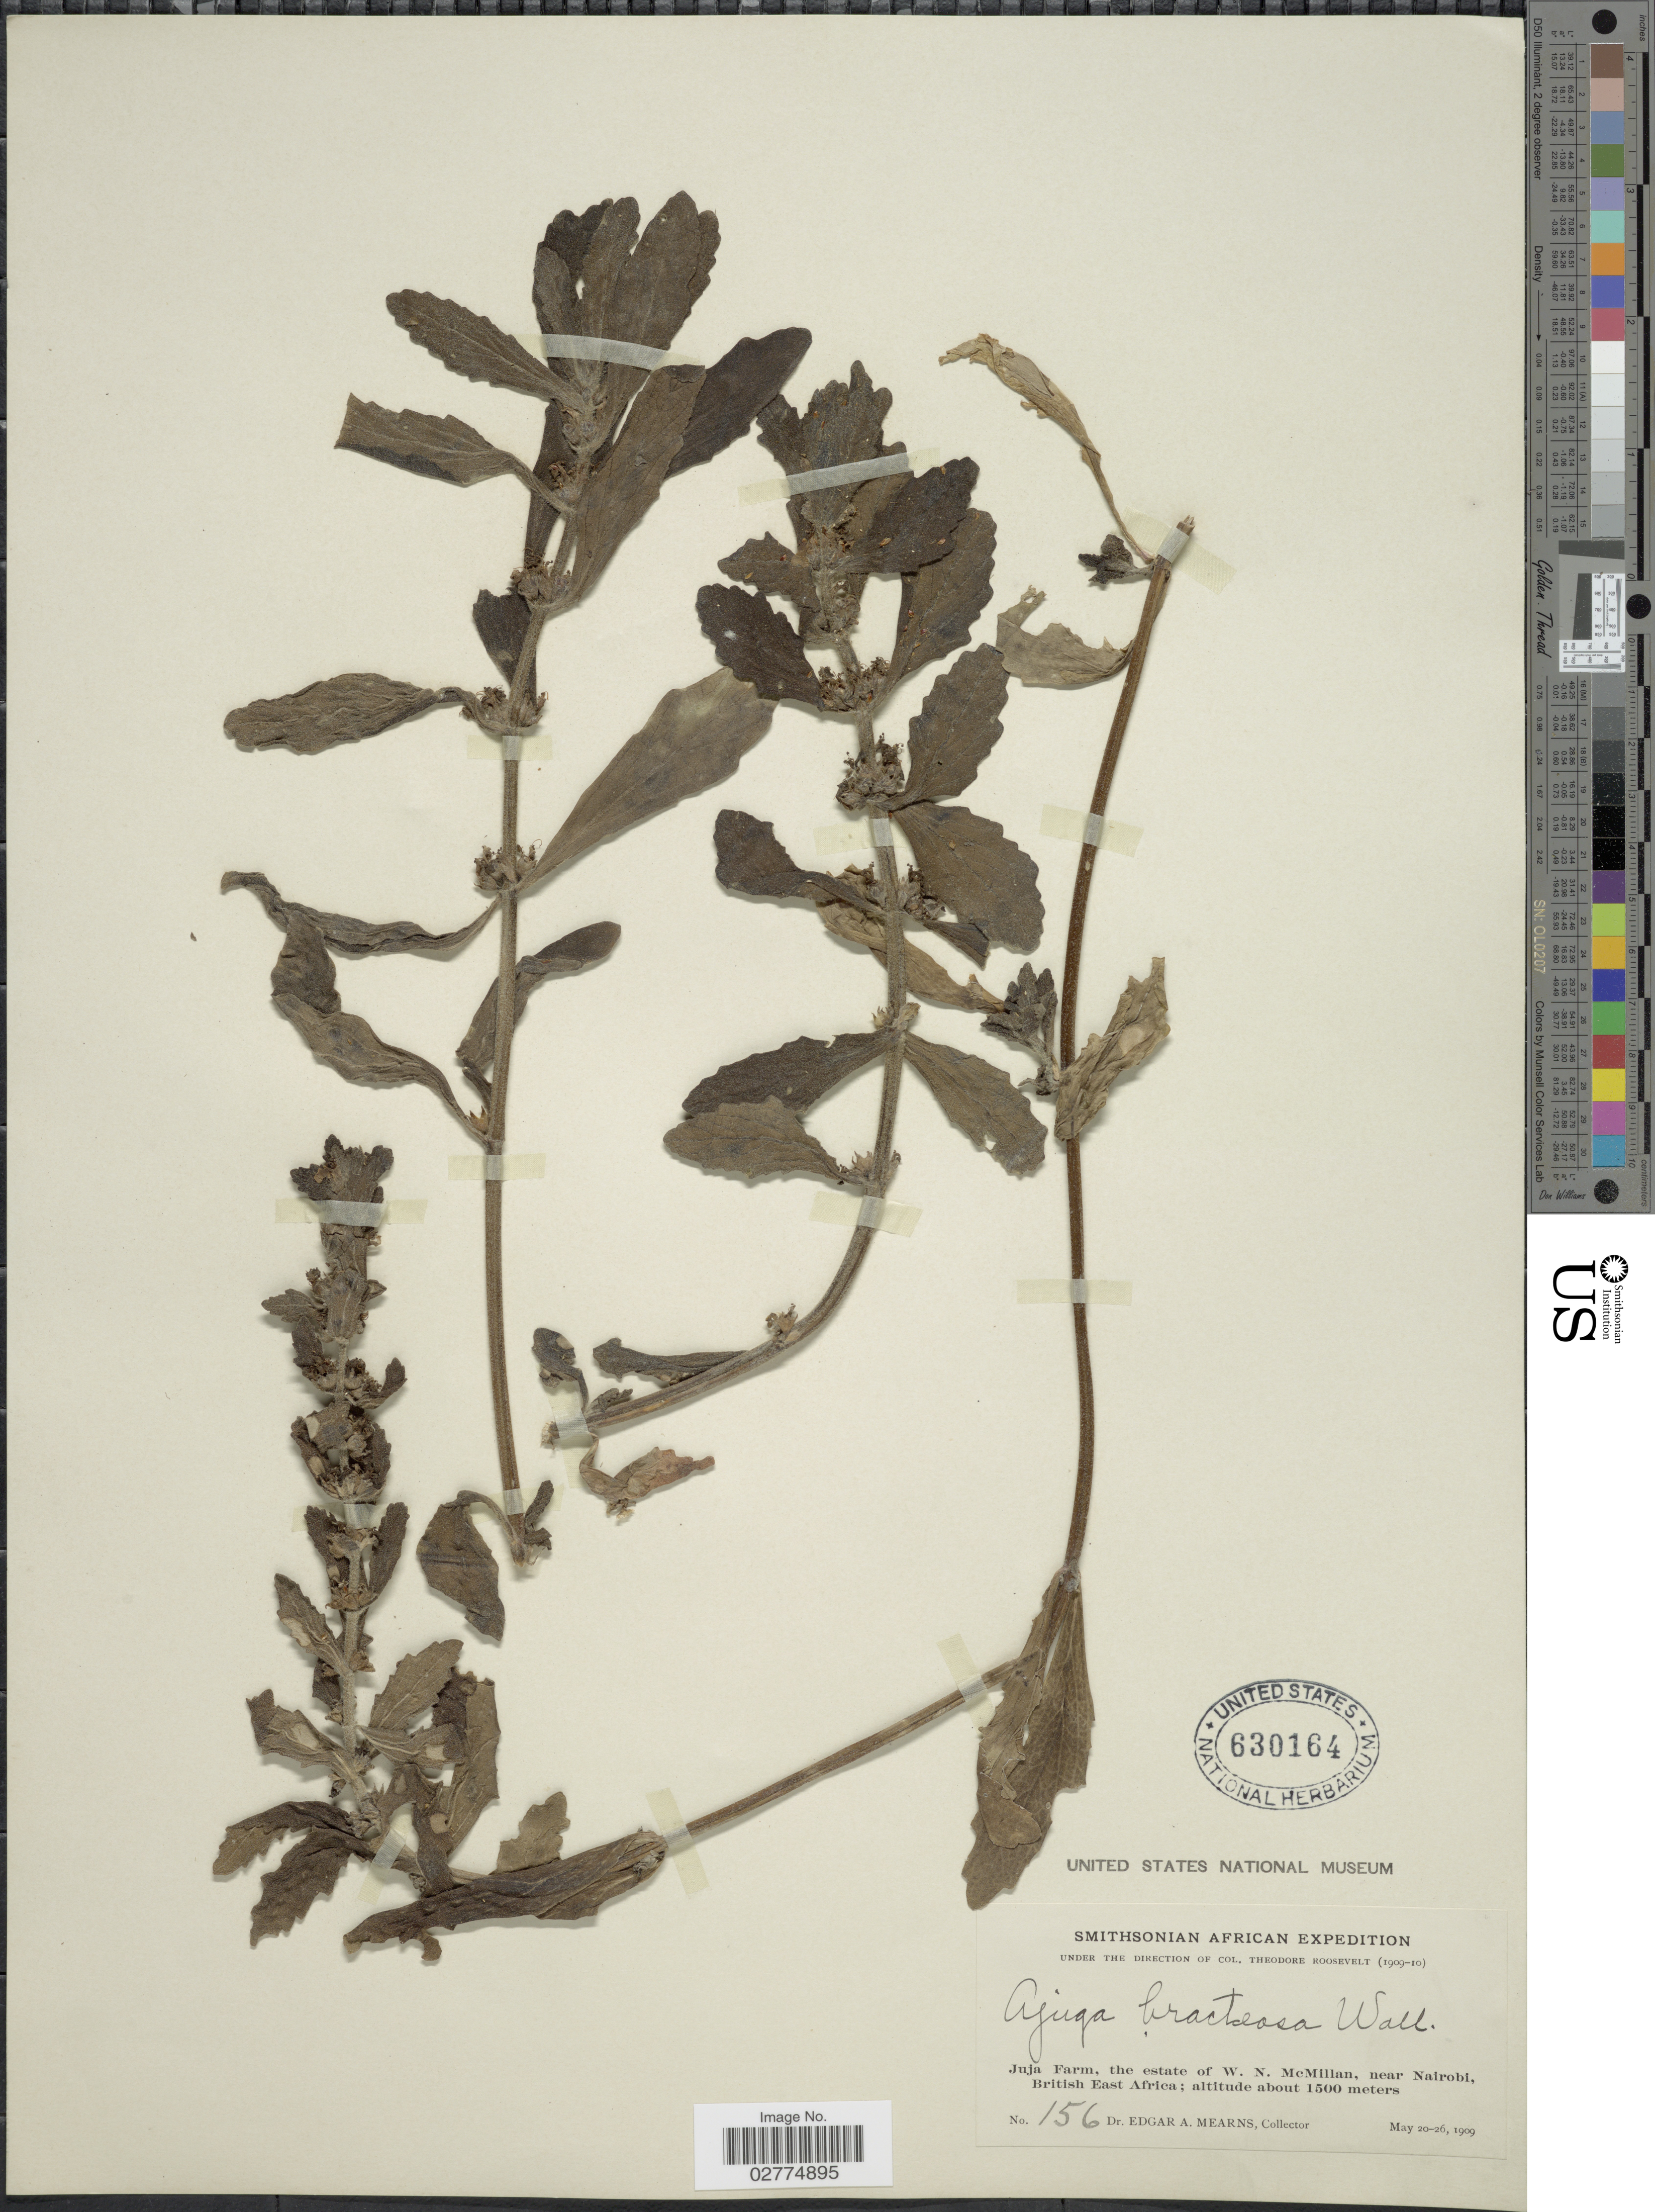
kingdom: Plantae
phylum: Tracheophyta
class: Magnoliopsida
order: Lamiales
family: Lamiaceae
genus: Ajuga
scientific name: Ajuga bracteosa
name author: Wall. ex Benth.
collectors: E. A. Mearns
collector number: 156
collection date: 1909-05-20/1909-05-26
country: Kenya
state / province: Nairobi Area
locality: Juja Farm, the estate of W. N. McMillan, near Nairobi, British East Africa.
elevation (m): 1500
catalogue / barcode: US 630164